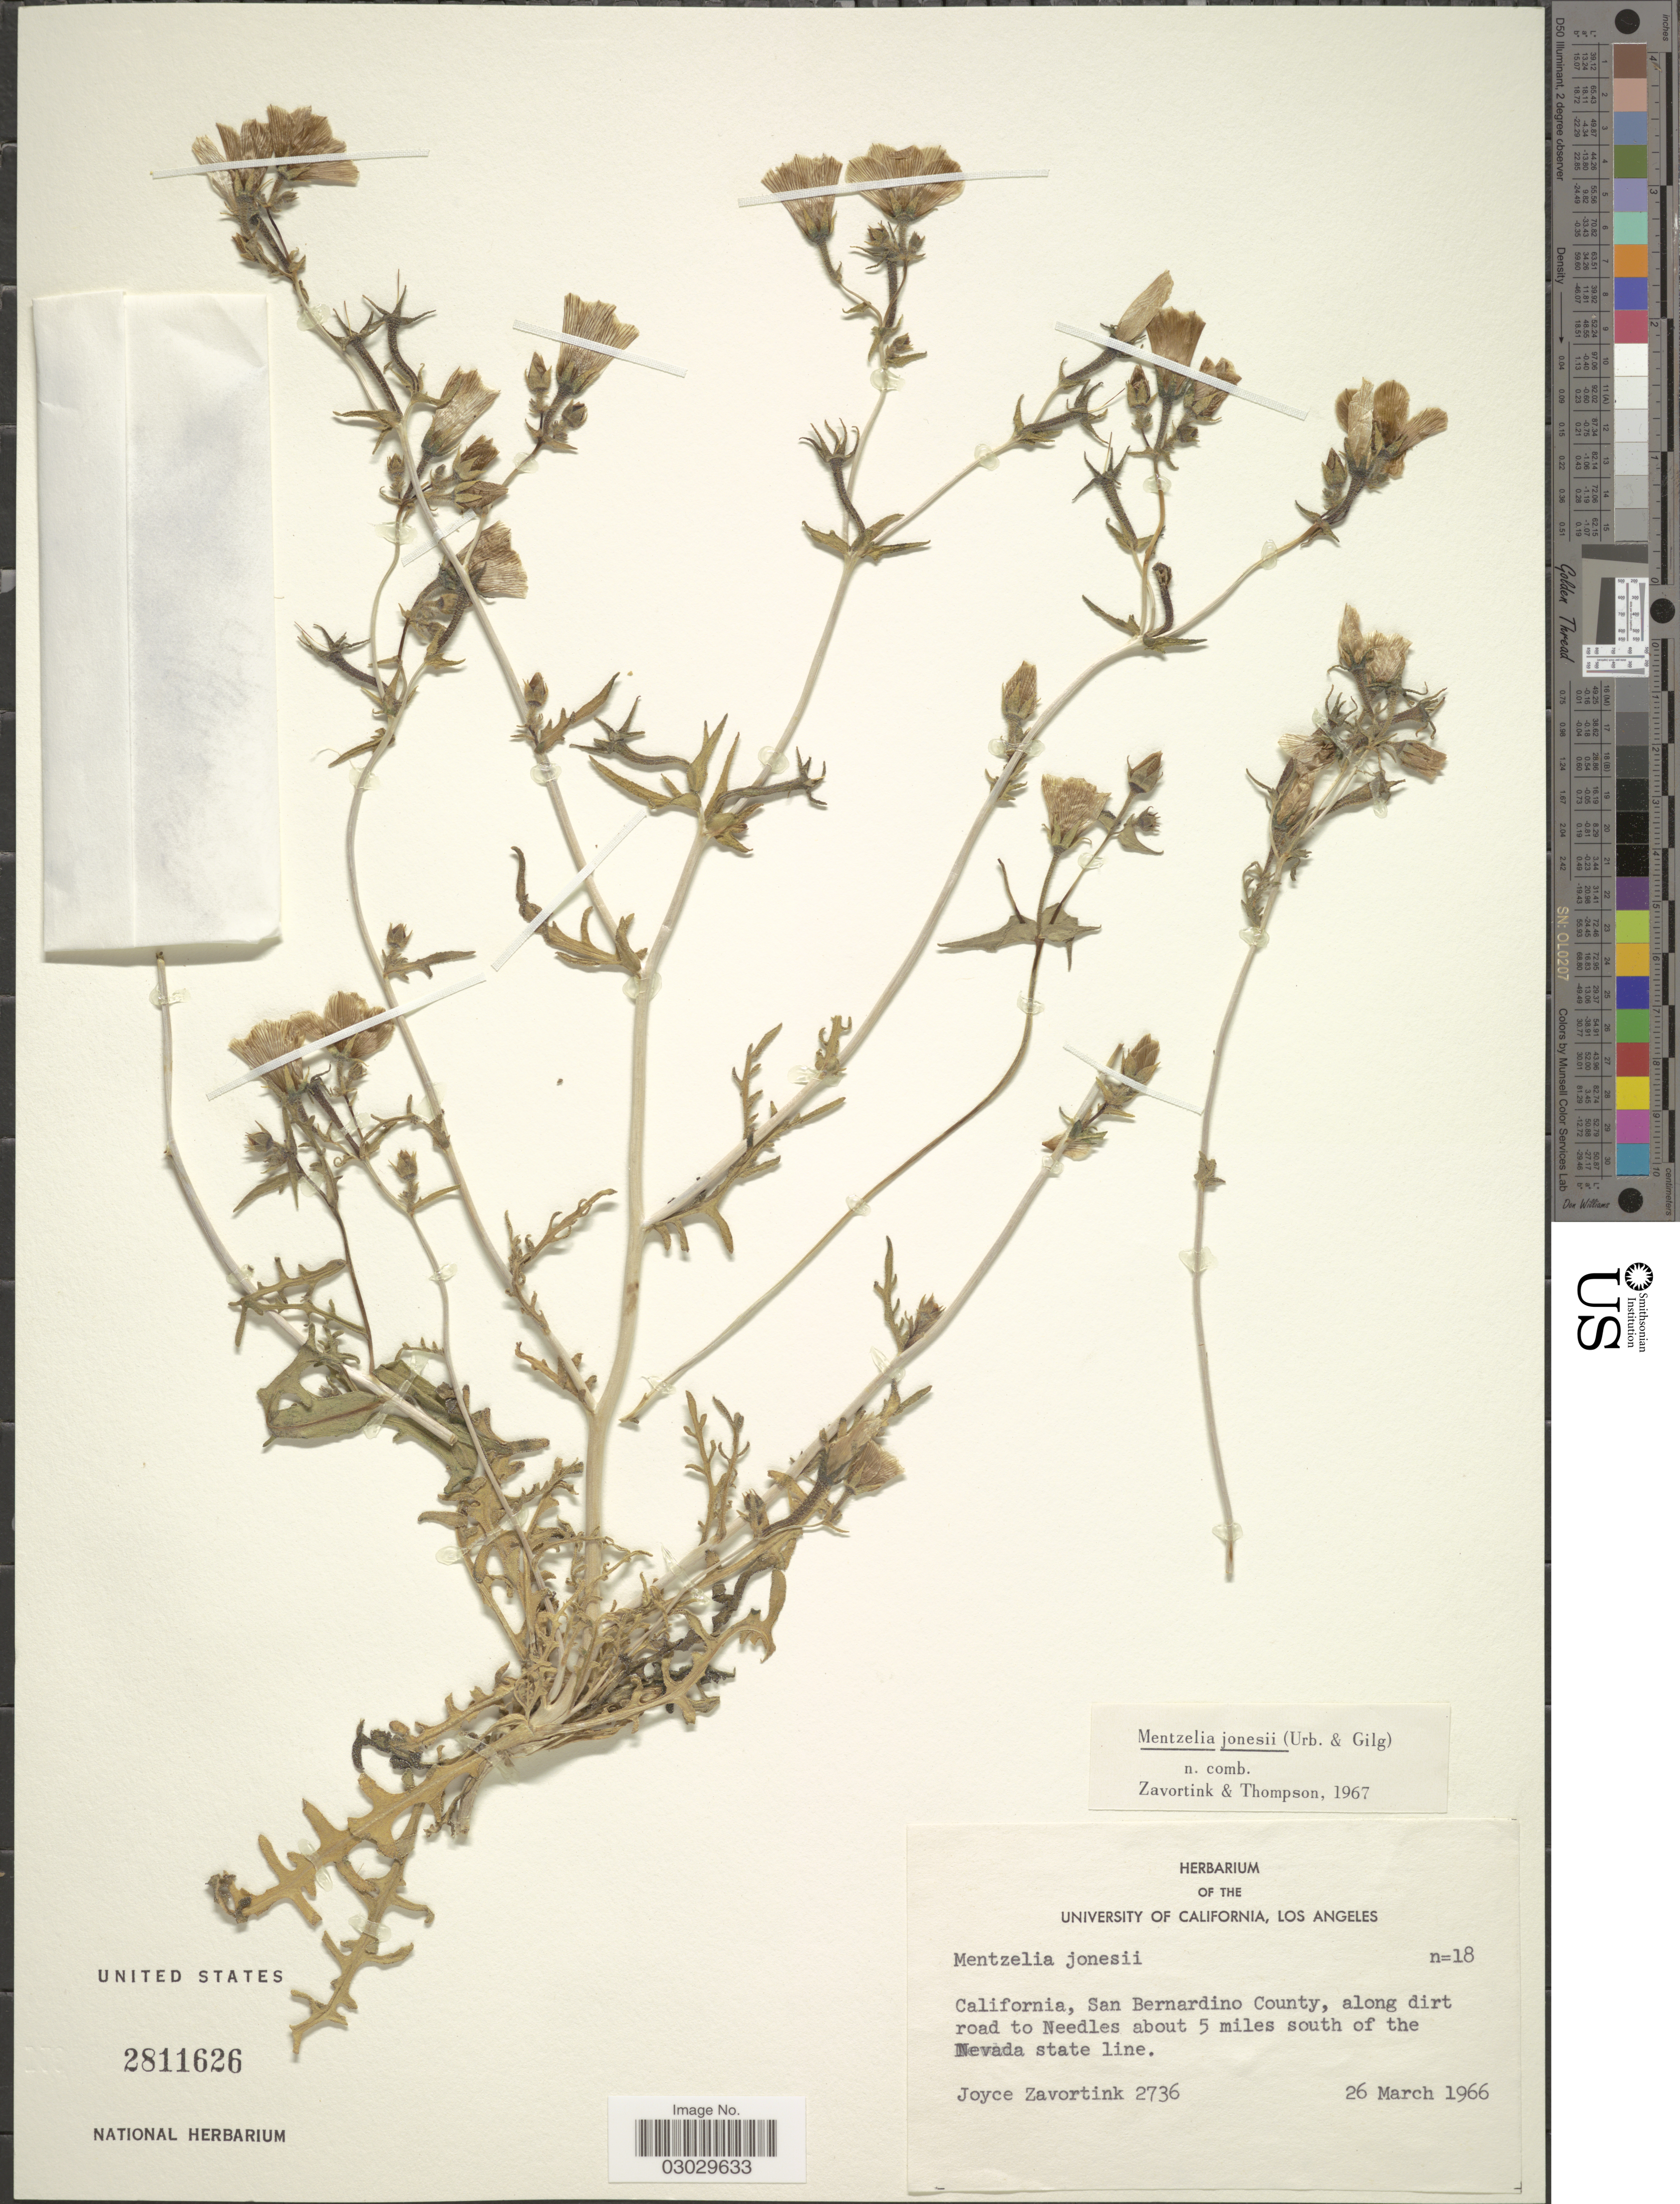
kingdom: Plantae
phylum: Tracheophyta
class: Magnoliopsida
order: Cornales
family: Loasaceae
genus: Mentzelia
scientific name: Mentzelia jonesii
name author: (Urb. & Gilg) H.J. Thomps. & J.E. Roberts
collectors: J. Zavortink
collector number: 2736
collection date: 1966-03-26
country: United States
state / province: California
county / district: San Bernardino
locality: San Bernardino County, along dirt road to Needles about 5 miles south of the Nevada state line.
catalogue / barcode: US 2811626